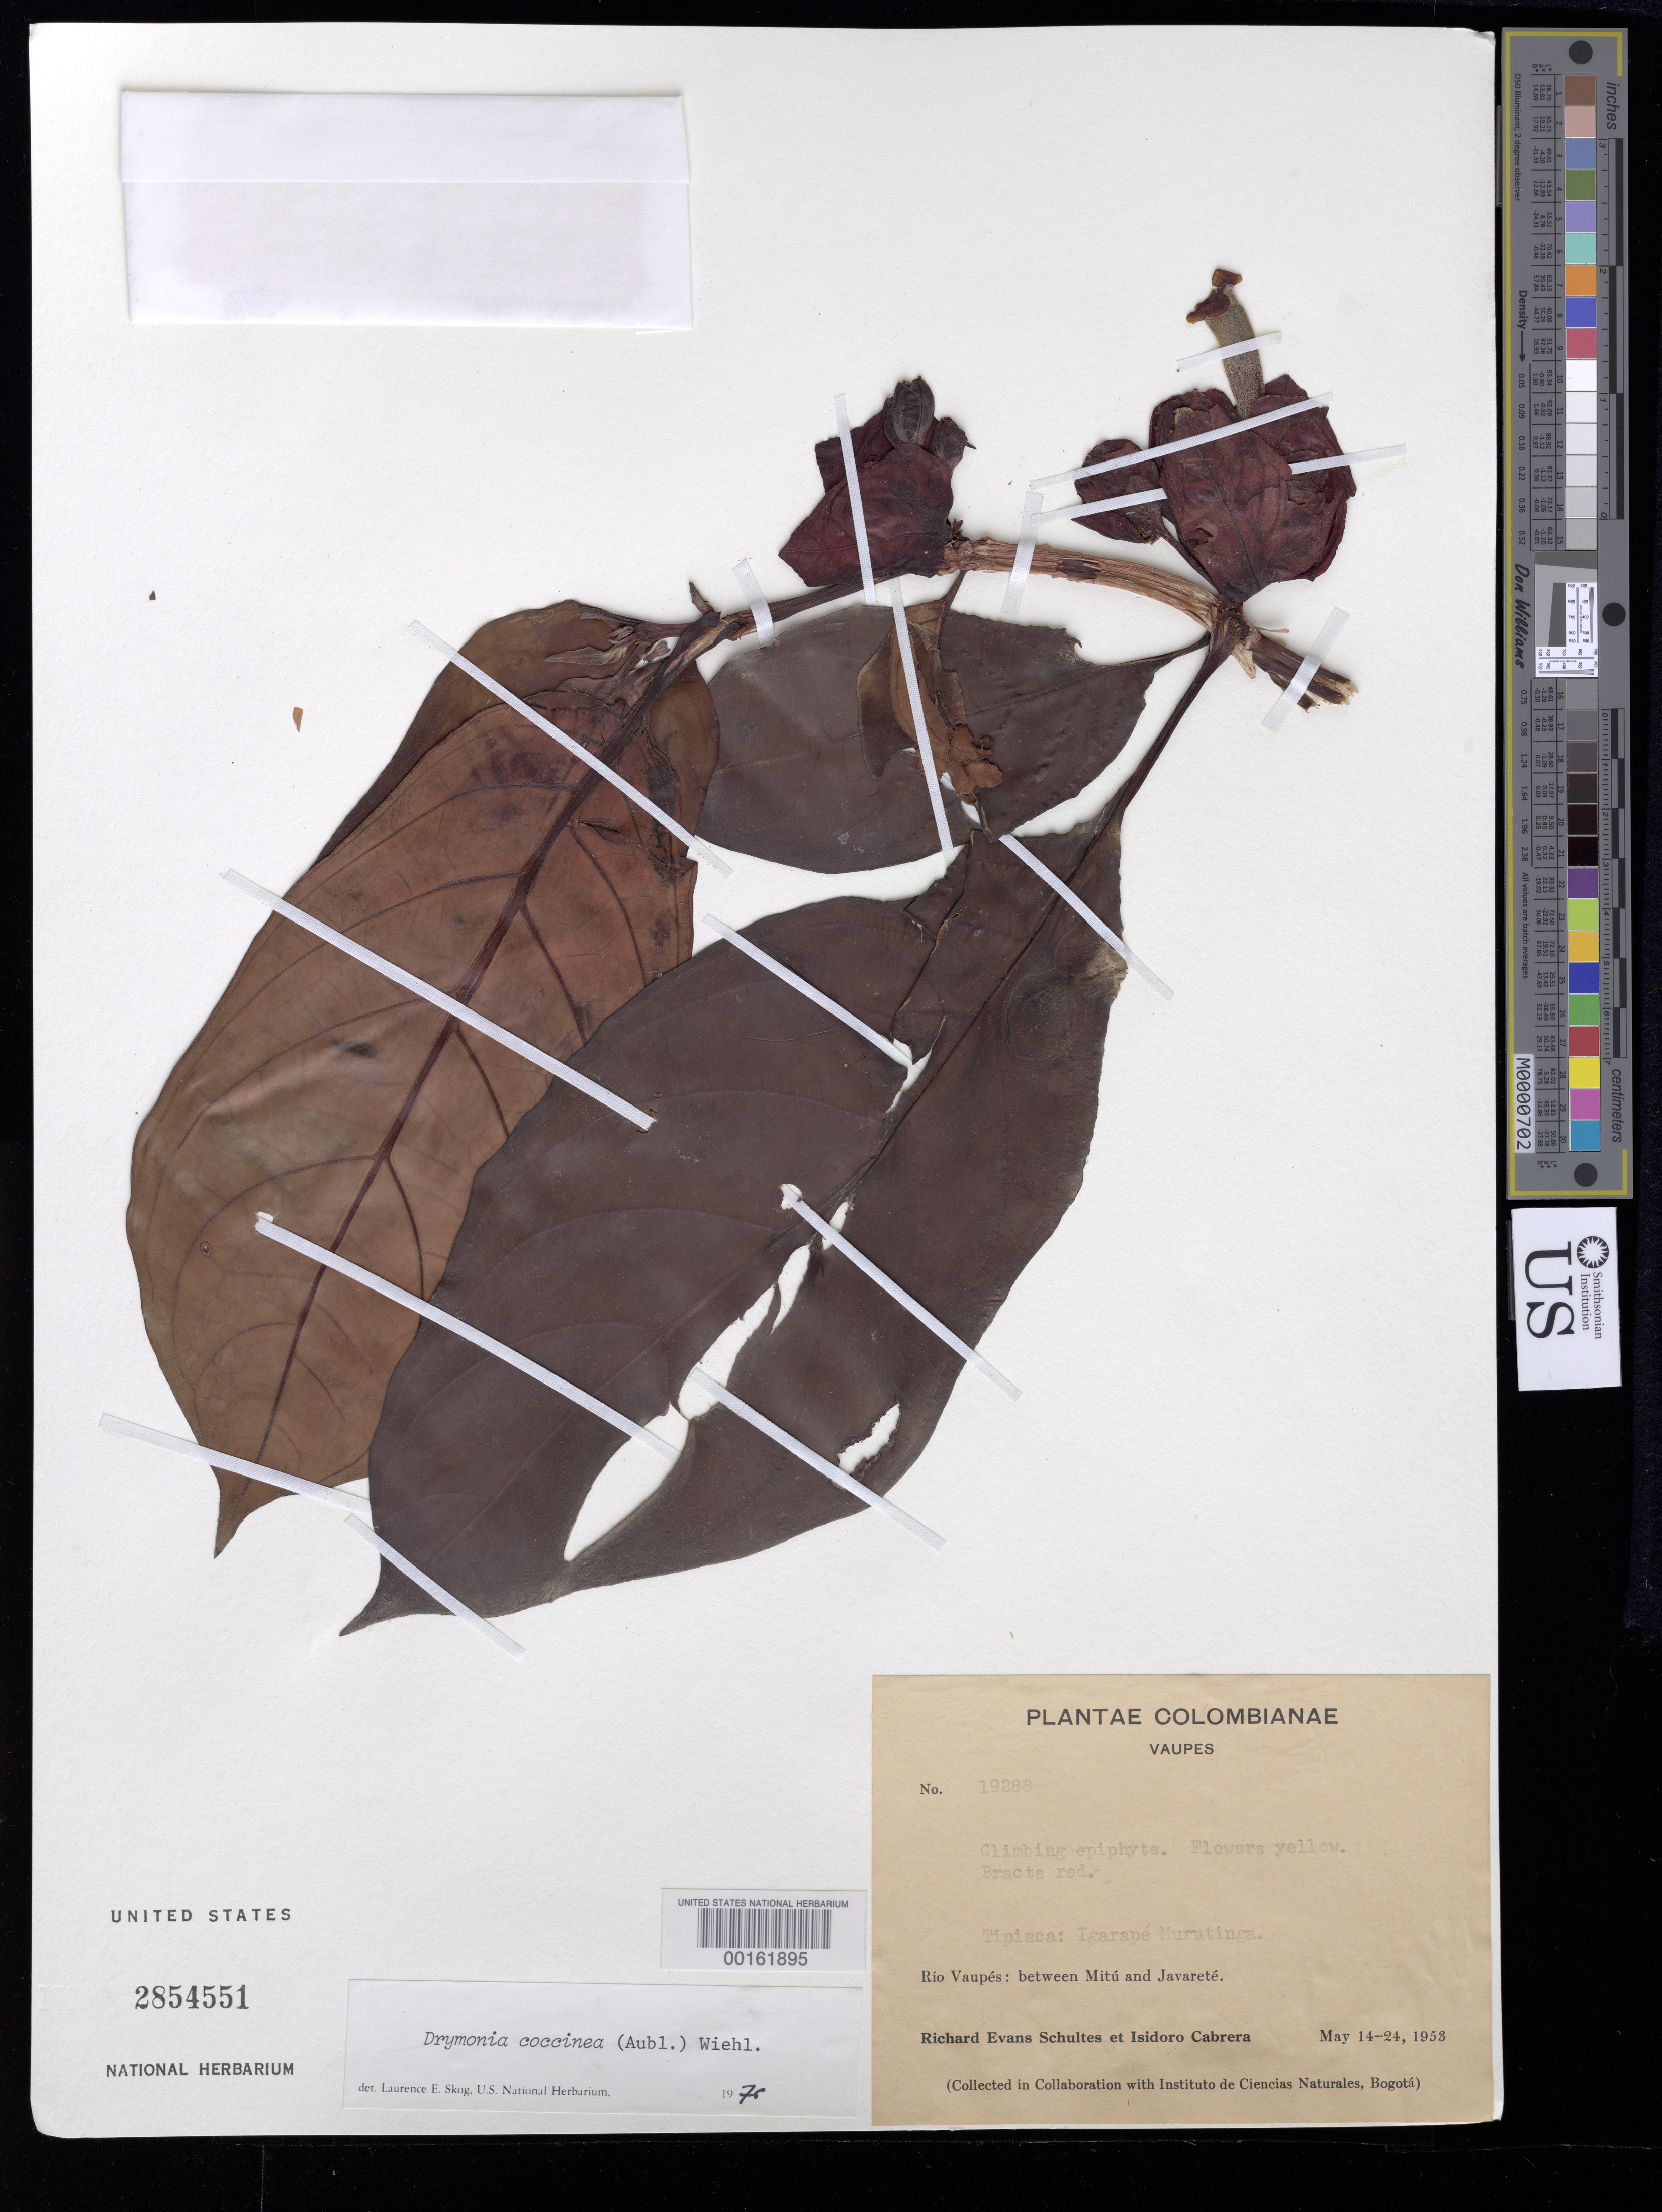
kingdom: Plantae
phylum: Tracheophyta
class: Magnoliopsida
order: Lamiales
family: Gesneriaceae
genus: Drymonia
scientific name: Drymonia coccinea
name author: (Aubl.) Wiehler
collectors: R. E. Schultes & I. Cabrera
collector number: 19288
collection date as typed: May 1953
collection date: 1953-05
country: Colombia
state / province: Vaupés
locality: Rio Vaupes, between Mitu & Javarete, Tipiaca, Igarape Murutinga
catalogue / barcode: US 2854551